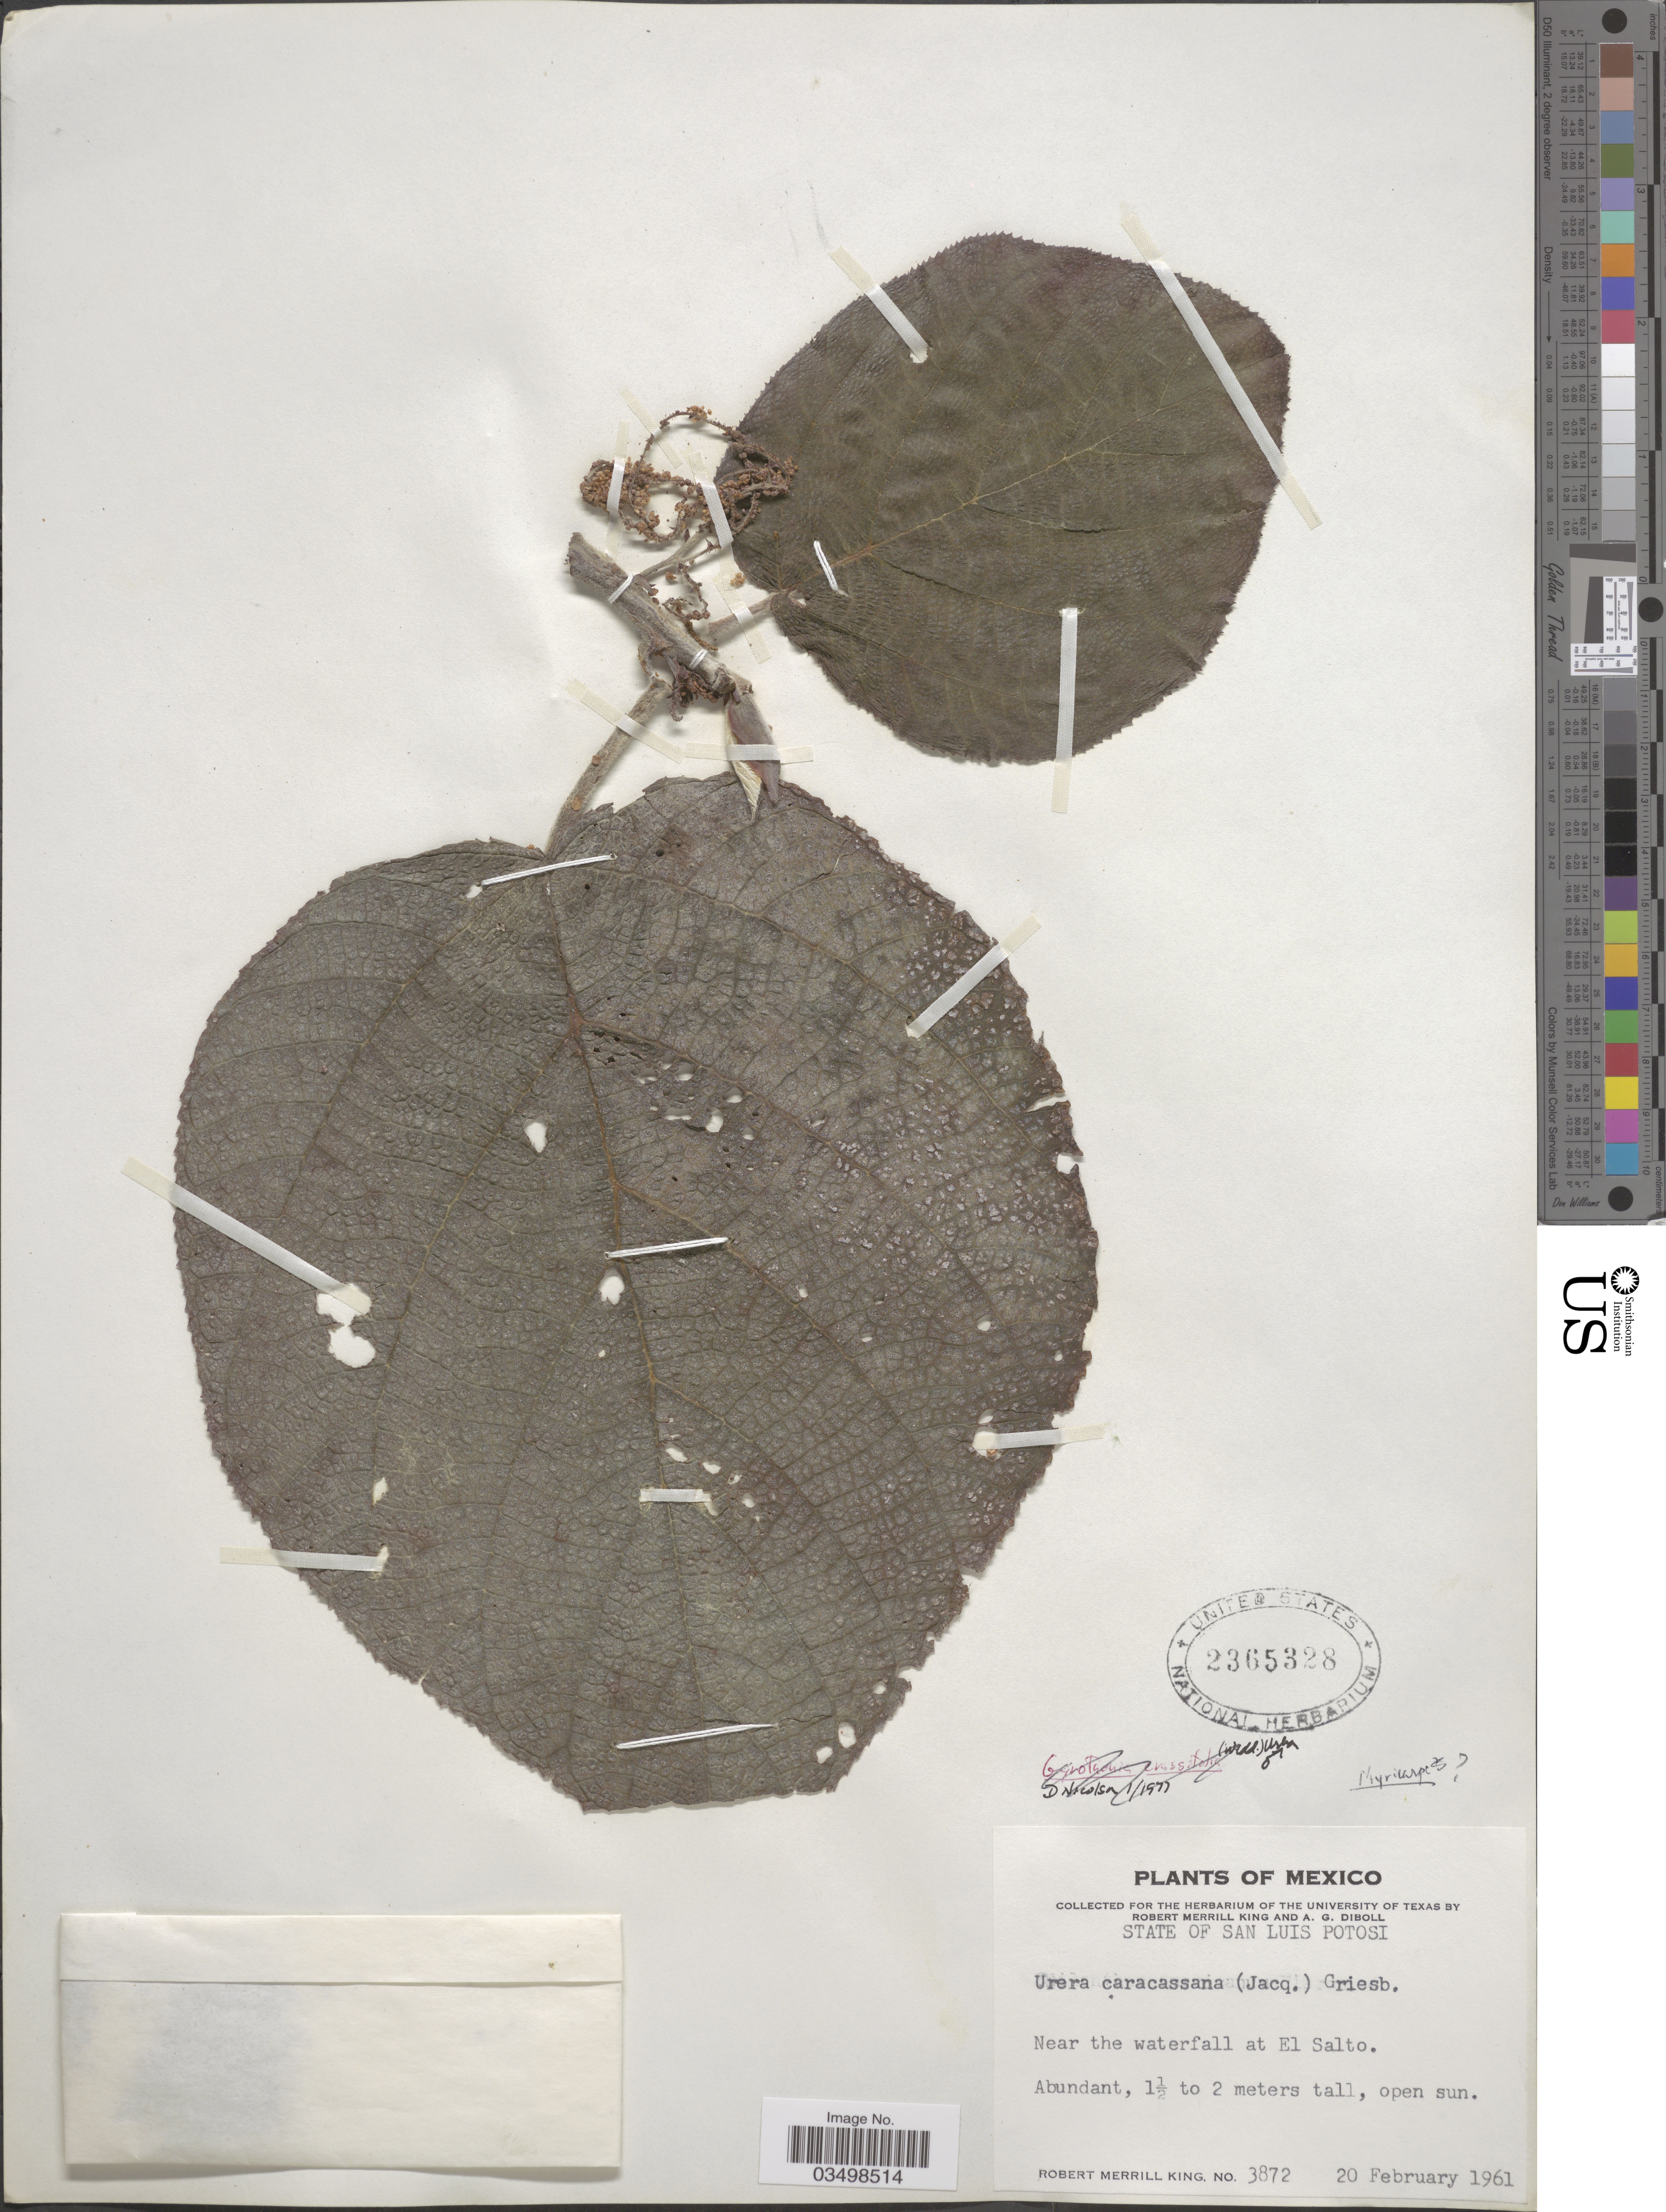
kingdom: Plantae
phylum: Tracheophyta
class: Magnoliopsida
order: Rosales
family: Urticaceae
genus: Urera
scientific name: Urera caracasana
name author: (Jacq.) Gaudich. ex Griseb.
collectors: R. M. King & A. Diboll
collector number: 3872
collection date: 1961-02-20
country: Mexico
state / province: San Luis Potosí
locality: Near the waterfall at El Salto.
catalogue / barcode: US 2365328